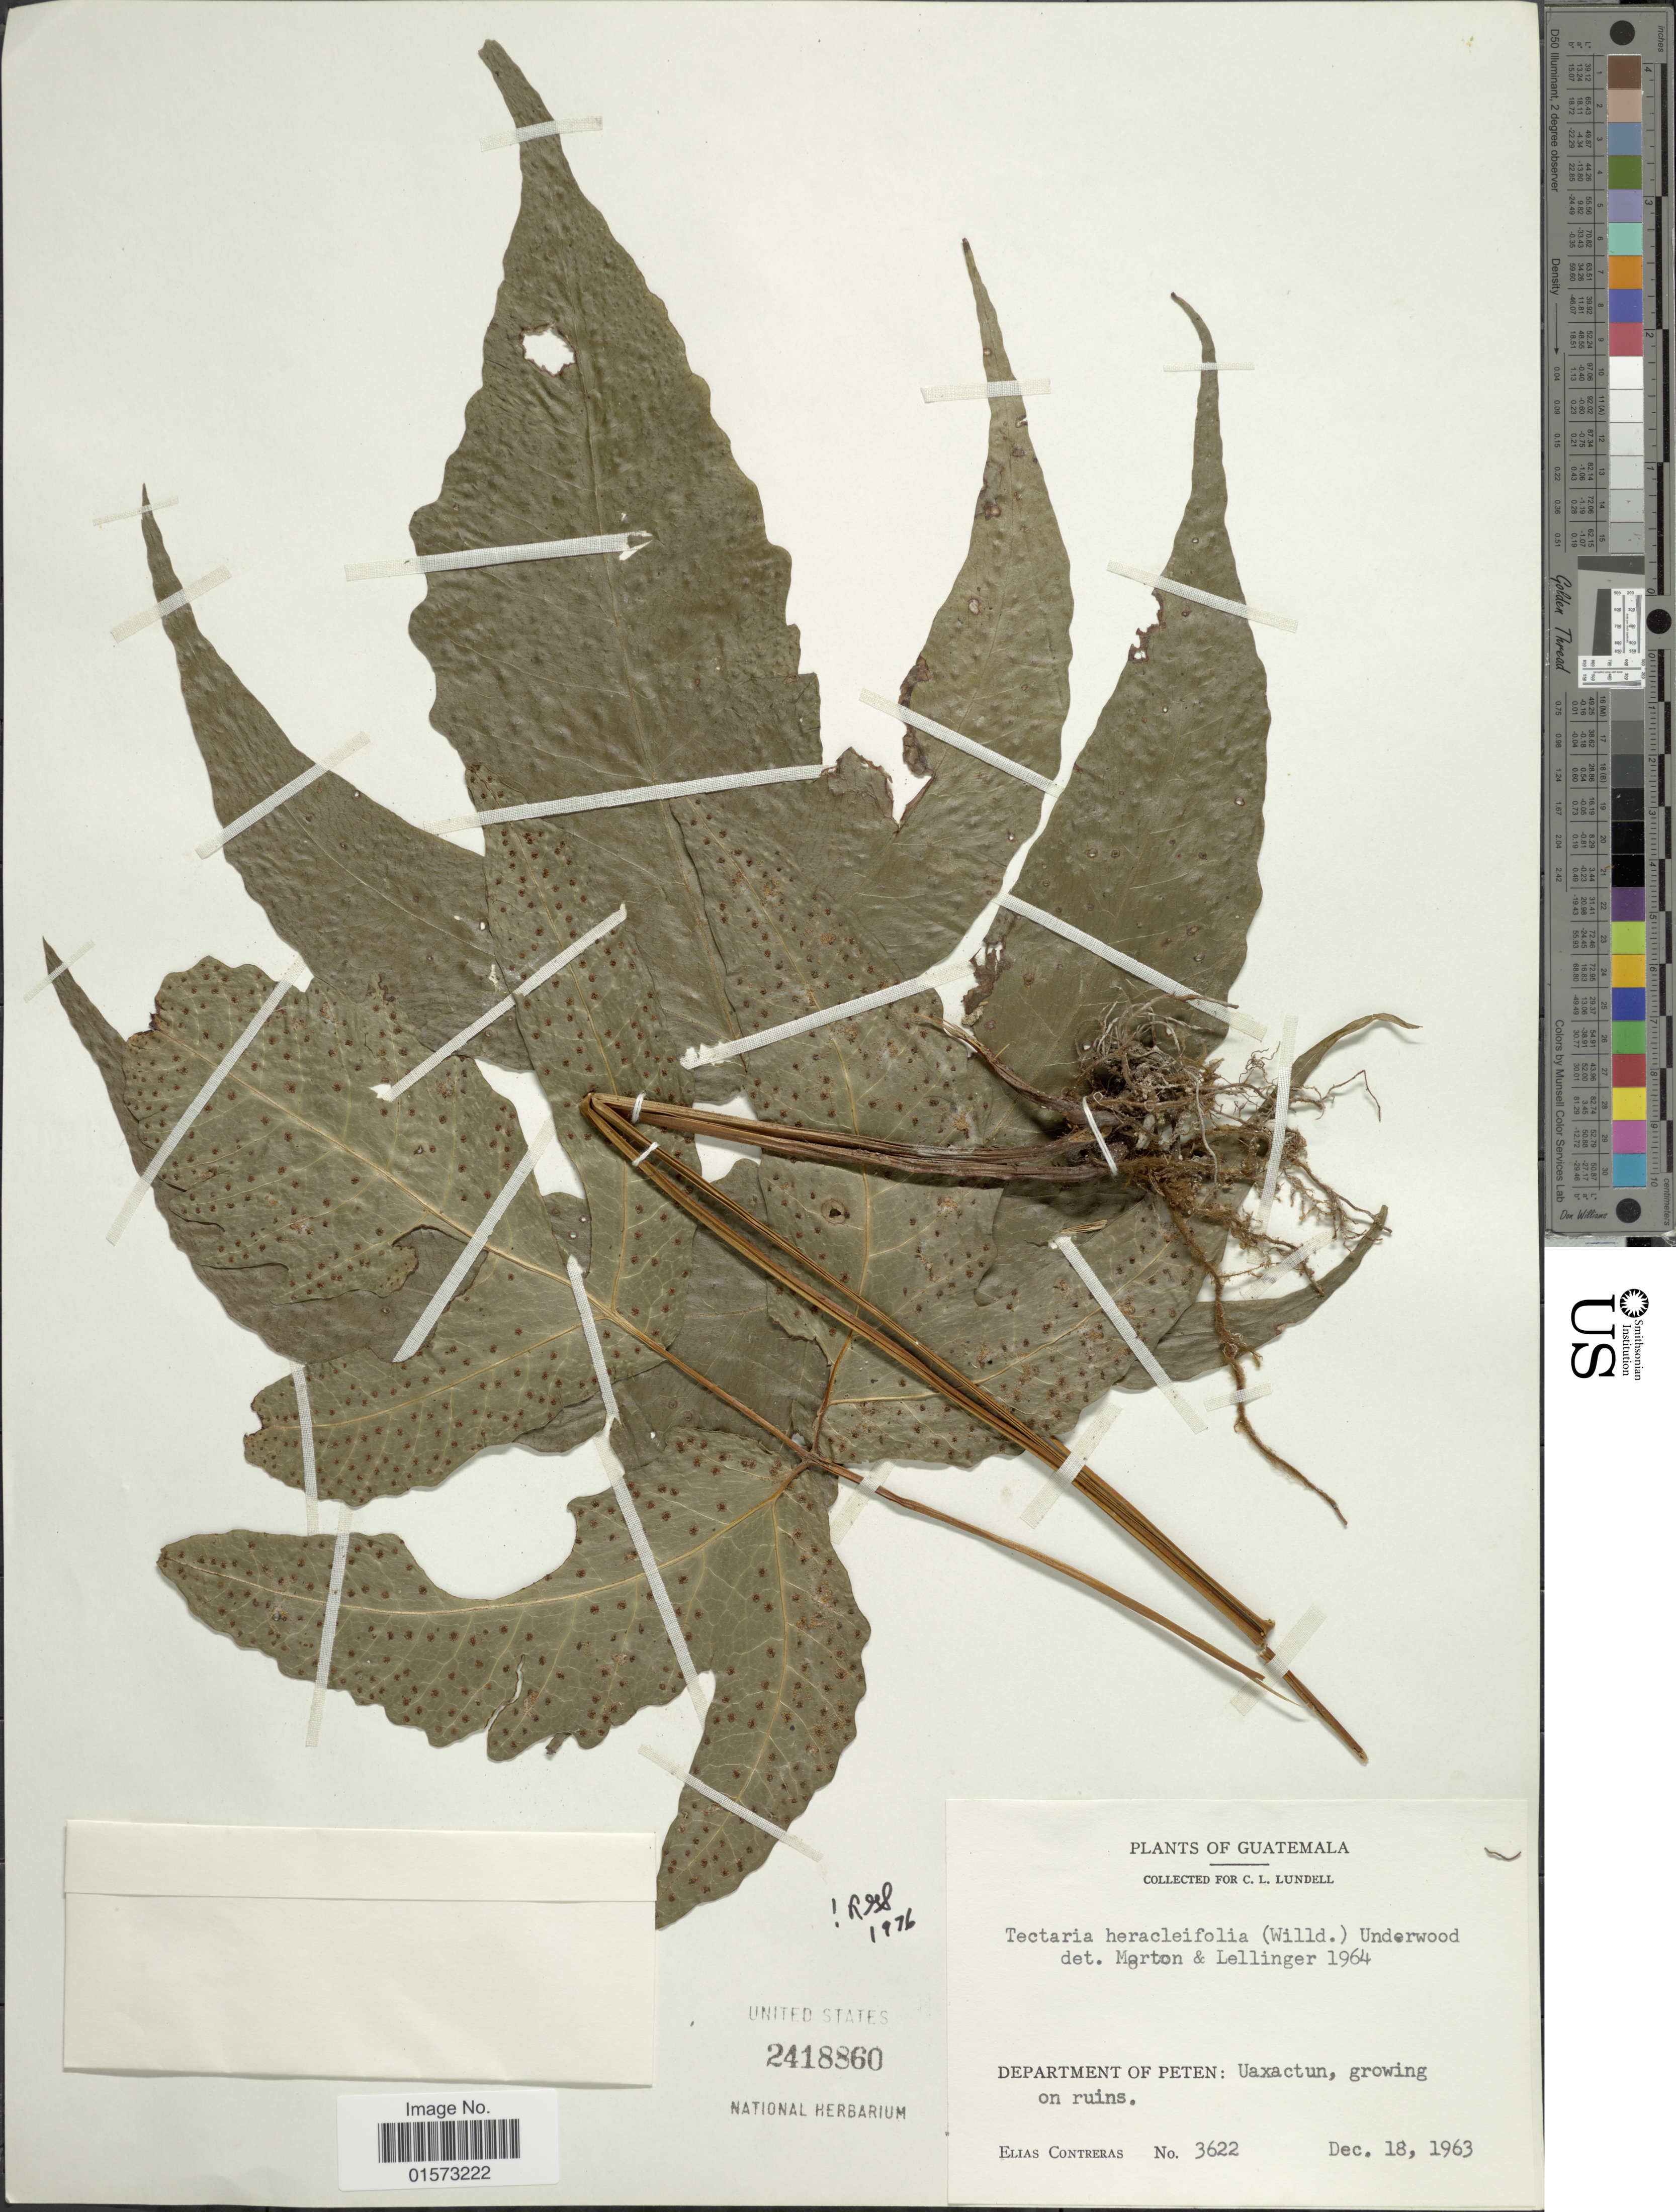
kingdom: Plantae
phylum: Tracheophyta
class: Polypodiopsida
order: Polypodiales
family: Tectariaceae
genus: Tectaria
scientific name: Tectaria heracleifolia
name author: (Willd.) Underw.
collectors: E. Conteras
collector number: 3622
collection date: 1963-12-18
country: Guatemala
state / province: El Petén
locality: Department of Peten: Uaxactun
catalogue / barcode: US 2418860